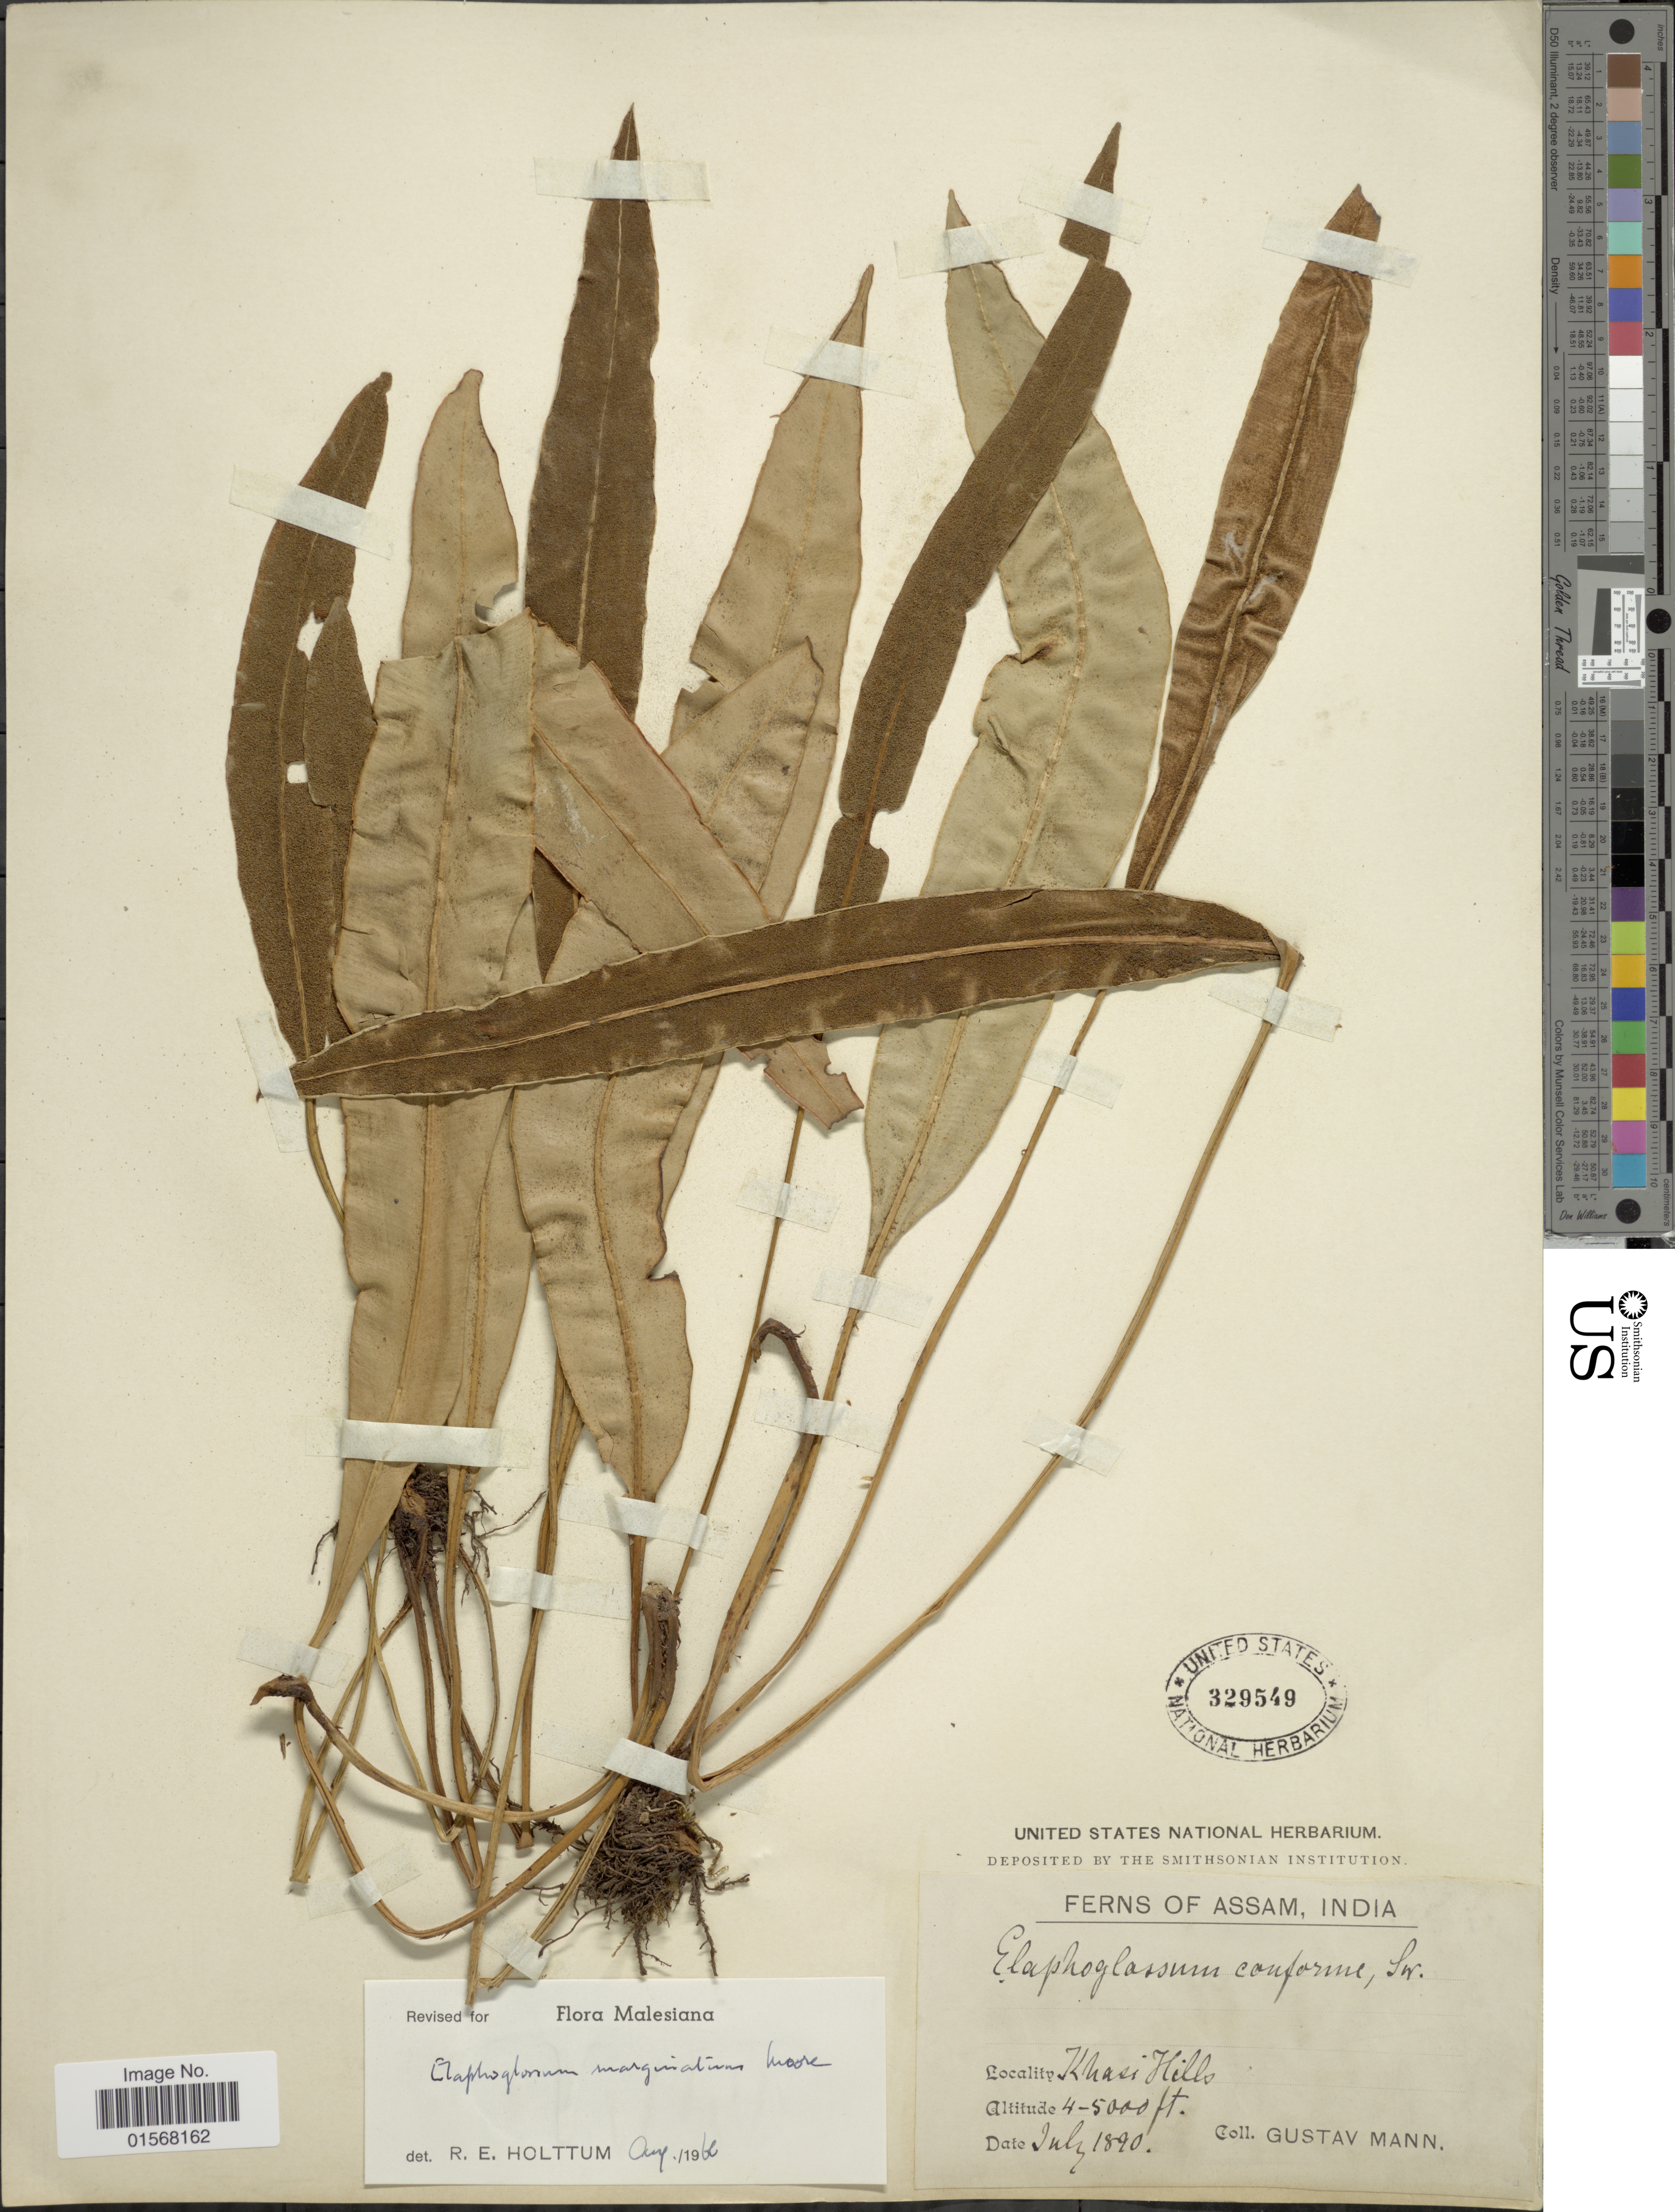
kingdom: Plantae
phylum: Tracheophyta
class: Polypodiopsida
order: Polypodiales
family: Dryopteridaceae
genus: Elaphoglossum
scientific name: Elaphoglossum marginatum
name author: (Wall. ex Fée) T. Moore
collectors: G. Mann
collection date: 1890-07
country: India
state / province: Meghalaya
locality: Assam, India, Khasi Hills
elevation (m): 1219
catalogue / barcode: US 329549